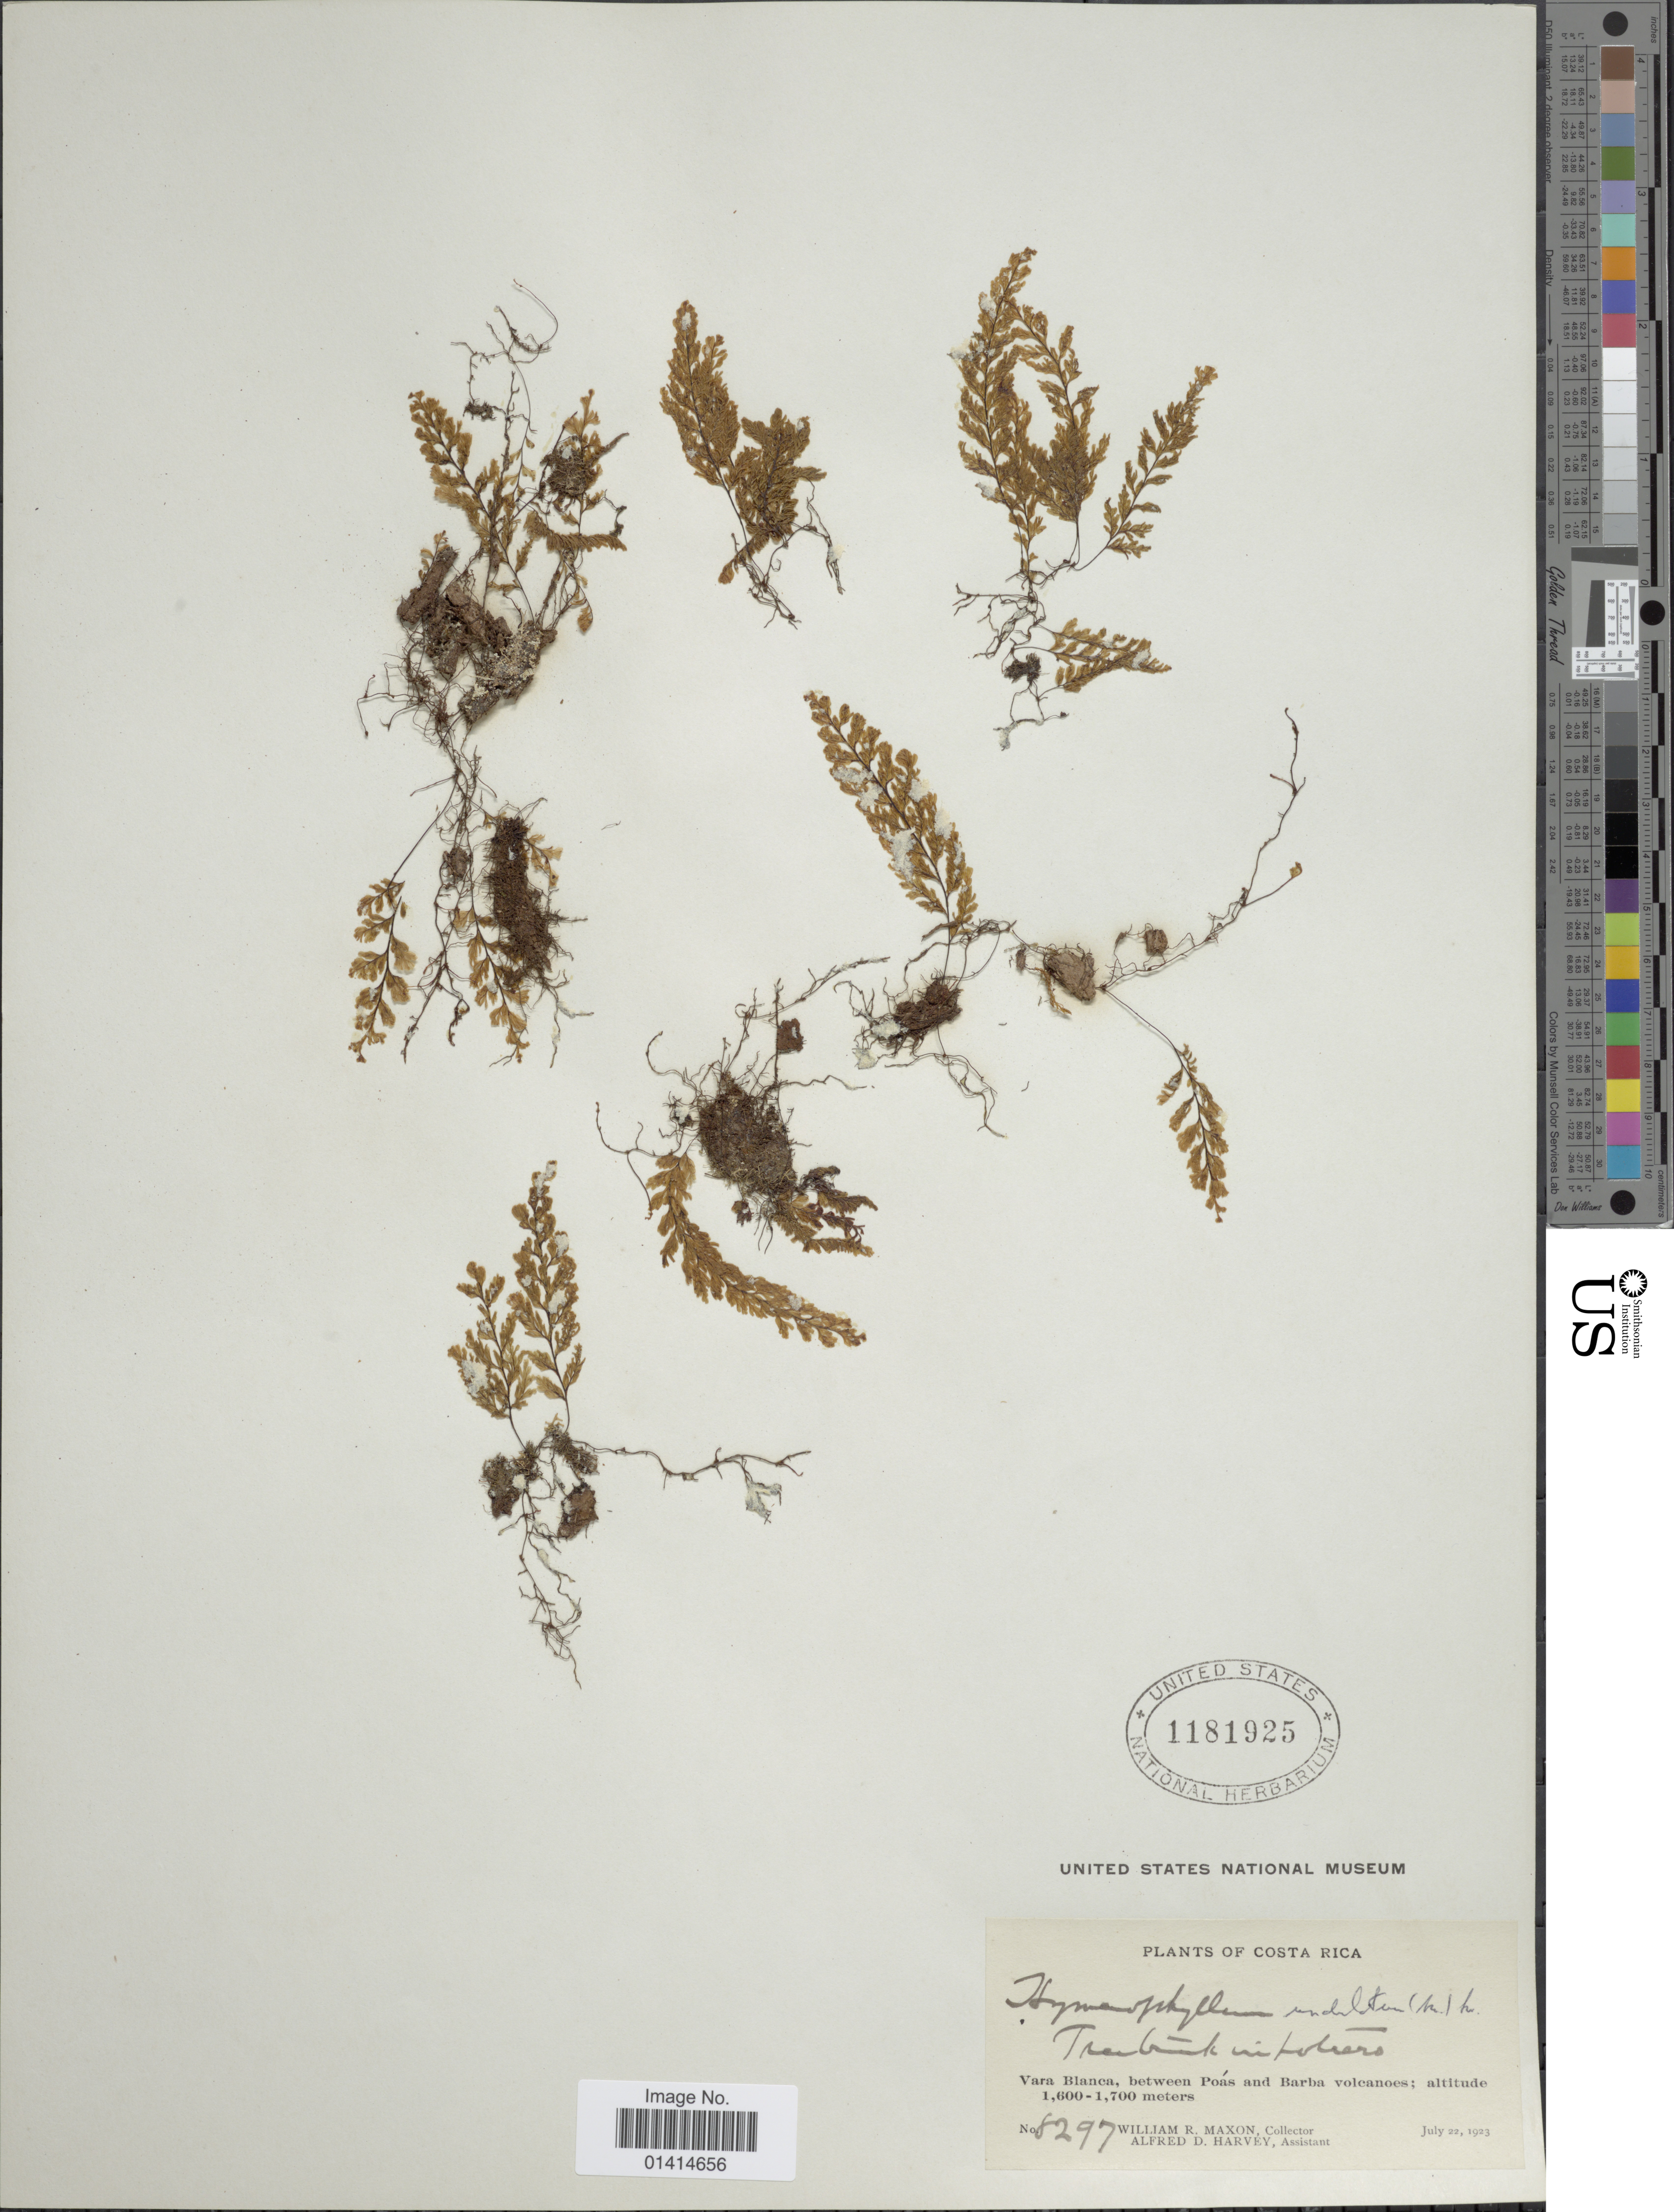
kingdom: Plantae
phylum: Tracheophyta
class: Polypodiopsida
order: Hymenophyllales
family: Hymenophyllaceae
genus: Hymenophyllum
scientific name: Hymenophyllum undulatum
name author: (Sw.) Sw.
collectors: W. R. Maxon & A. D. Harvey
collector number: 8297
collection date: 1923-07-22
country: Costa Rica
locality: Vara Blanca, between Poás and Barba volcanoes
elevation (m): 1600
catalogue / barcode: US 1181925